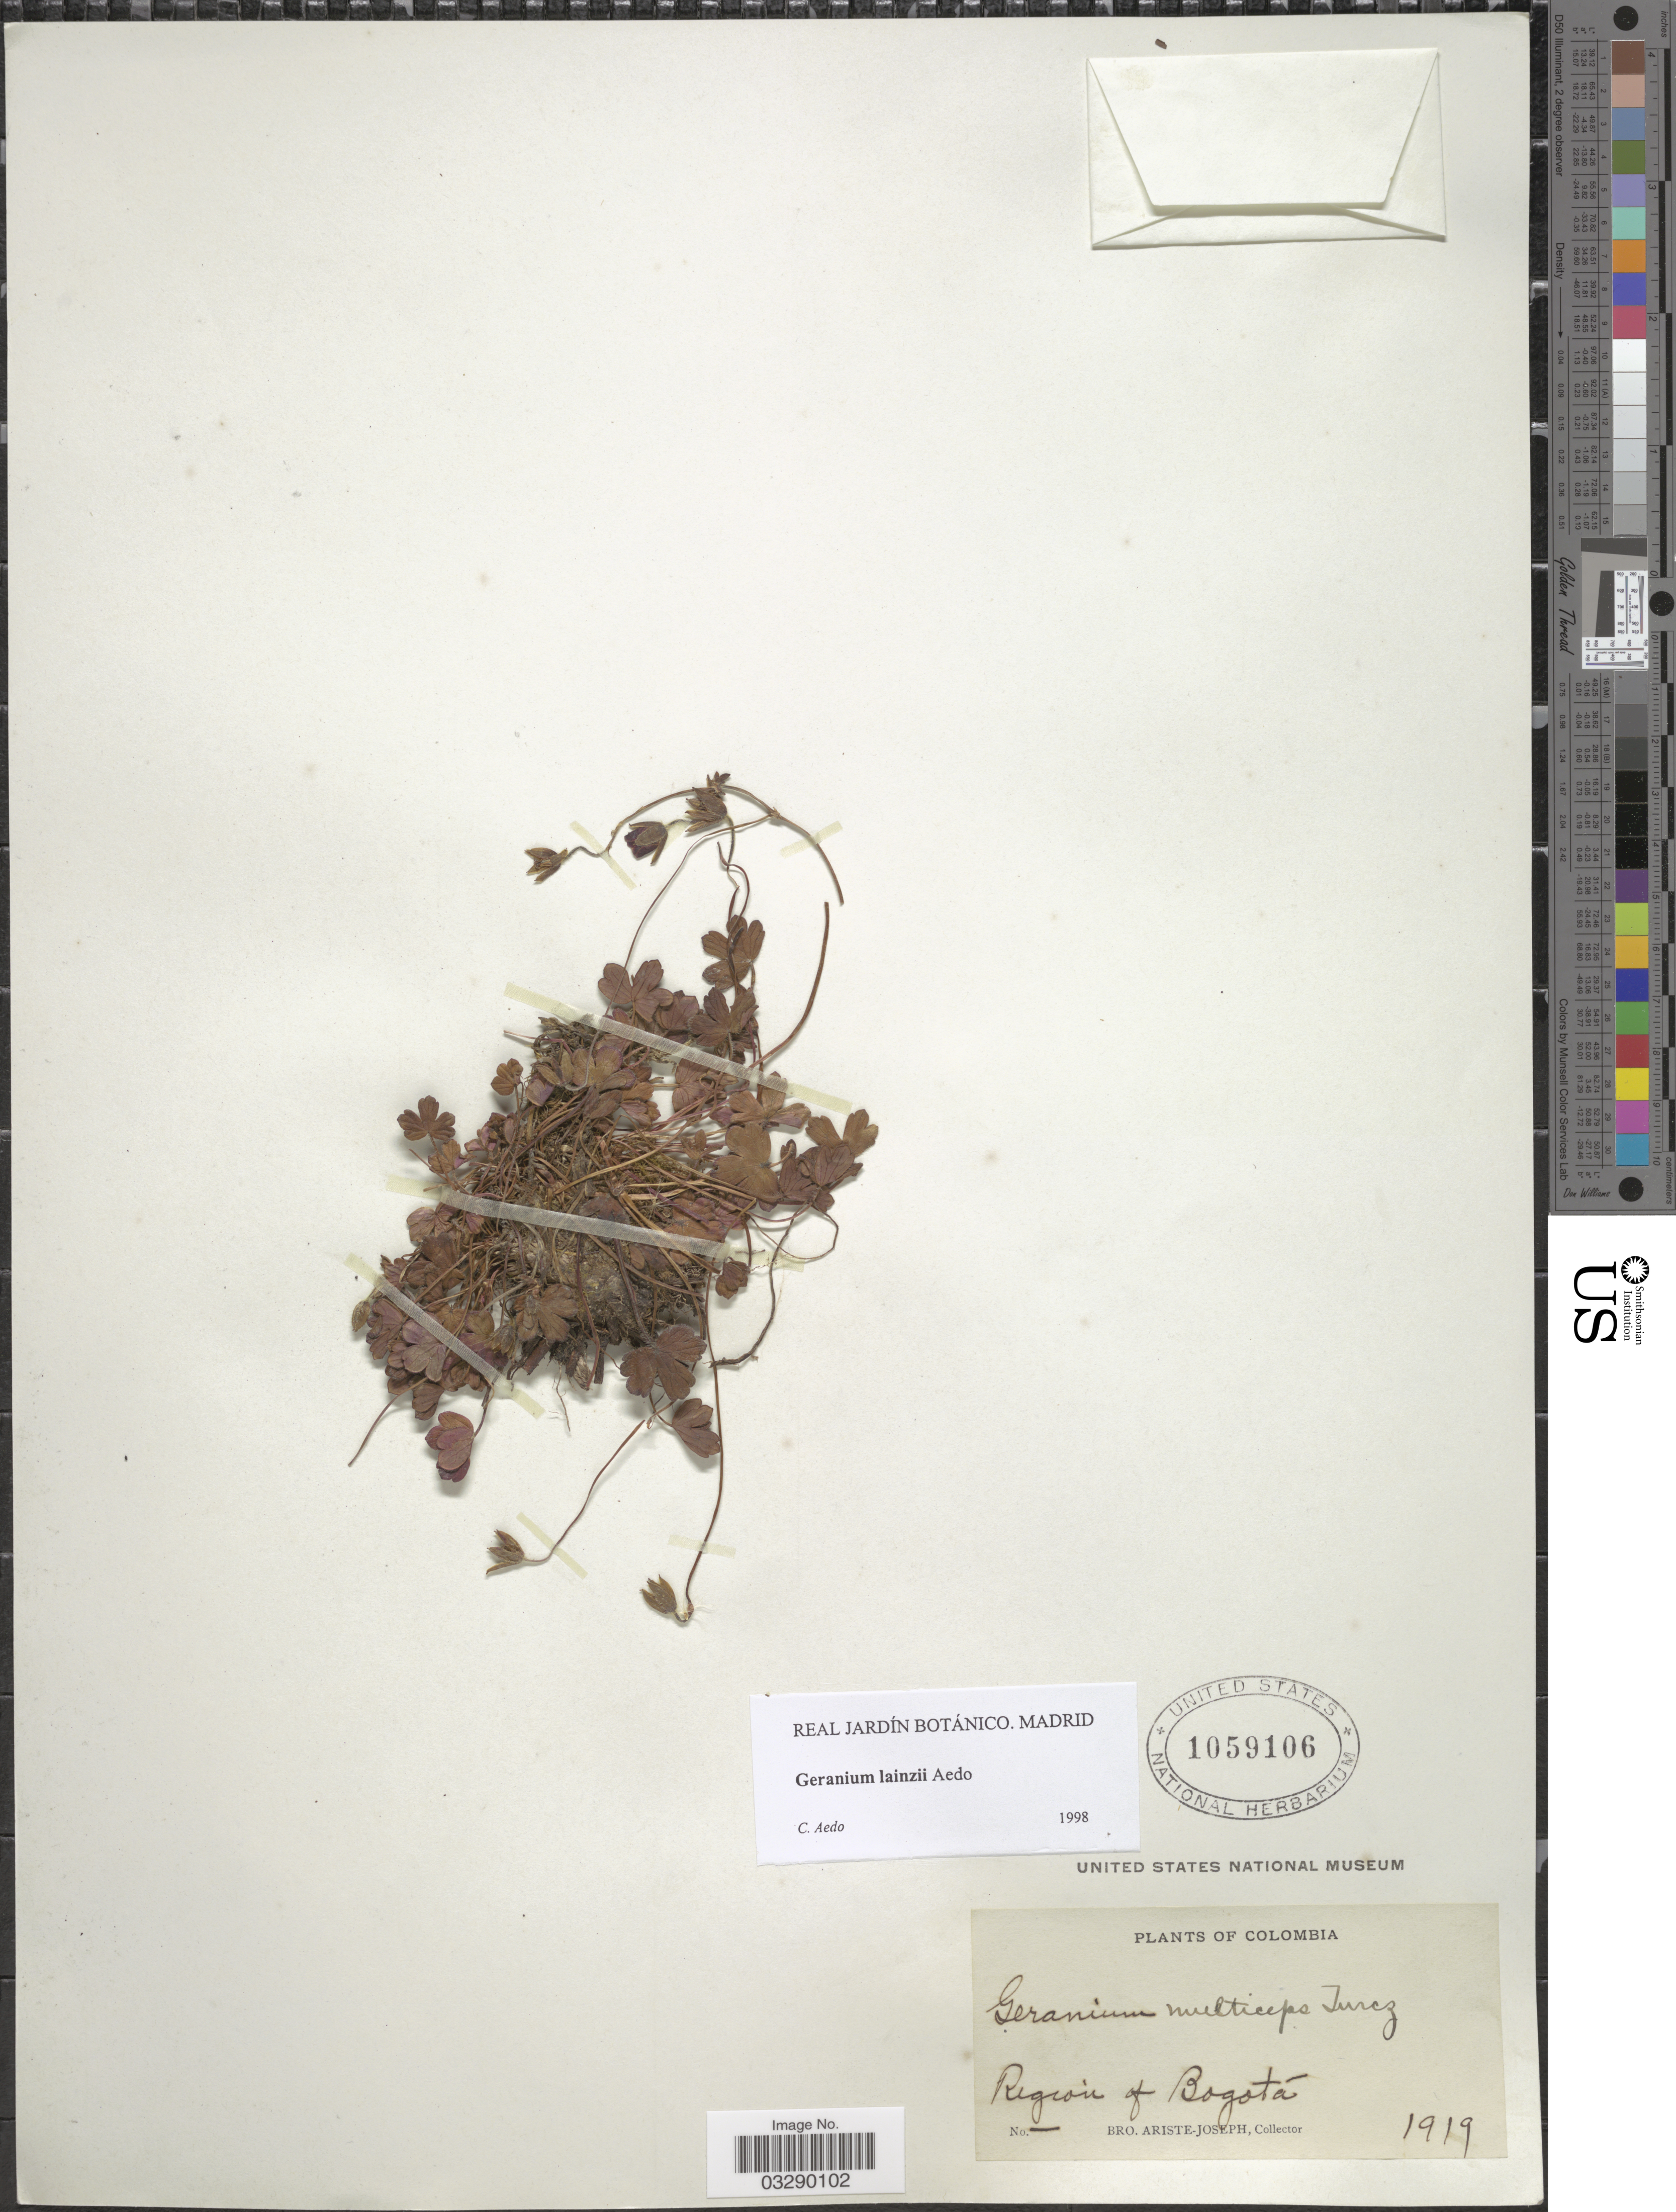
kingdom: Plantae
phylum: Tracheophyta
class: Magnoliopsida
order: Geraniales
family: Geraniaceae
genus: Geranium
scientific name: Geranium lainzii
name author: Aedo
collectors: Bro. Ariste-Joseph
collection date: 1919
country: Colombia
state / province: Bogota D.C.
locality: Region of Bogotá.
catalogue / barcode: US 1059106